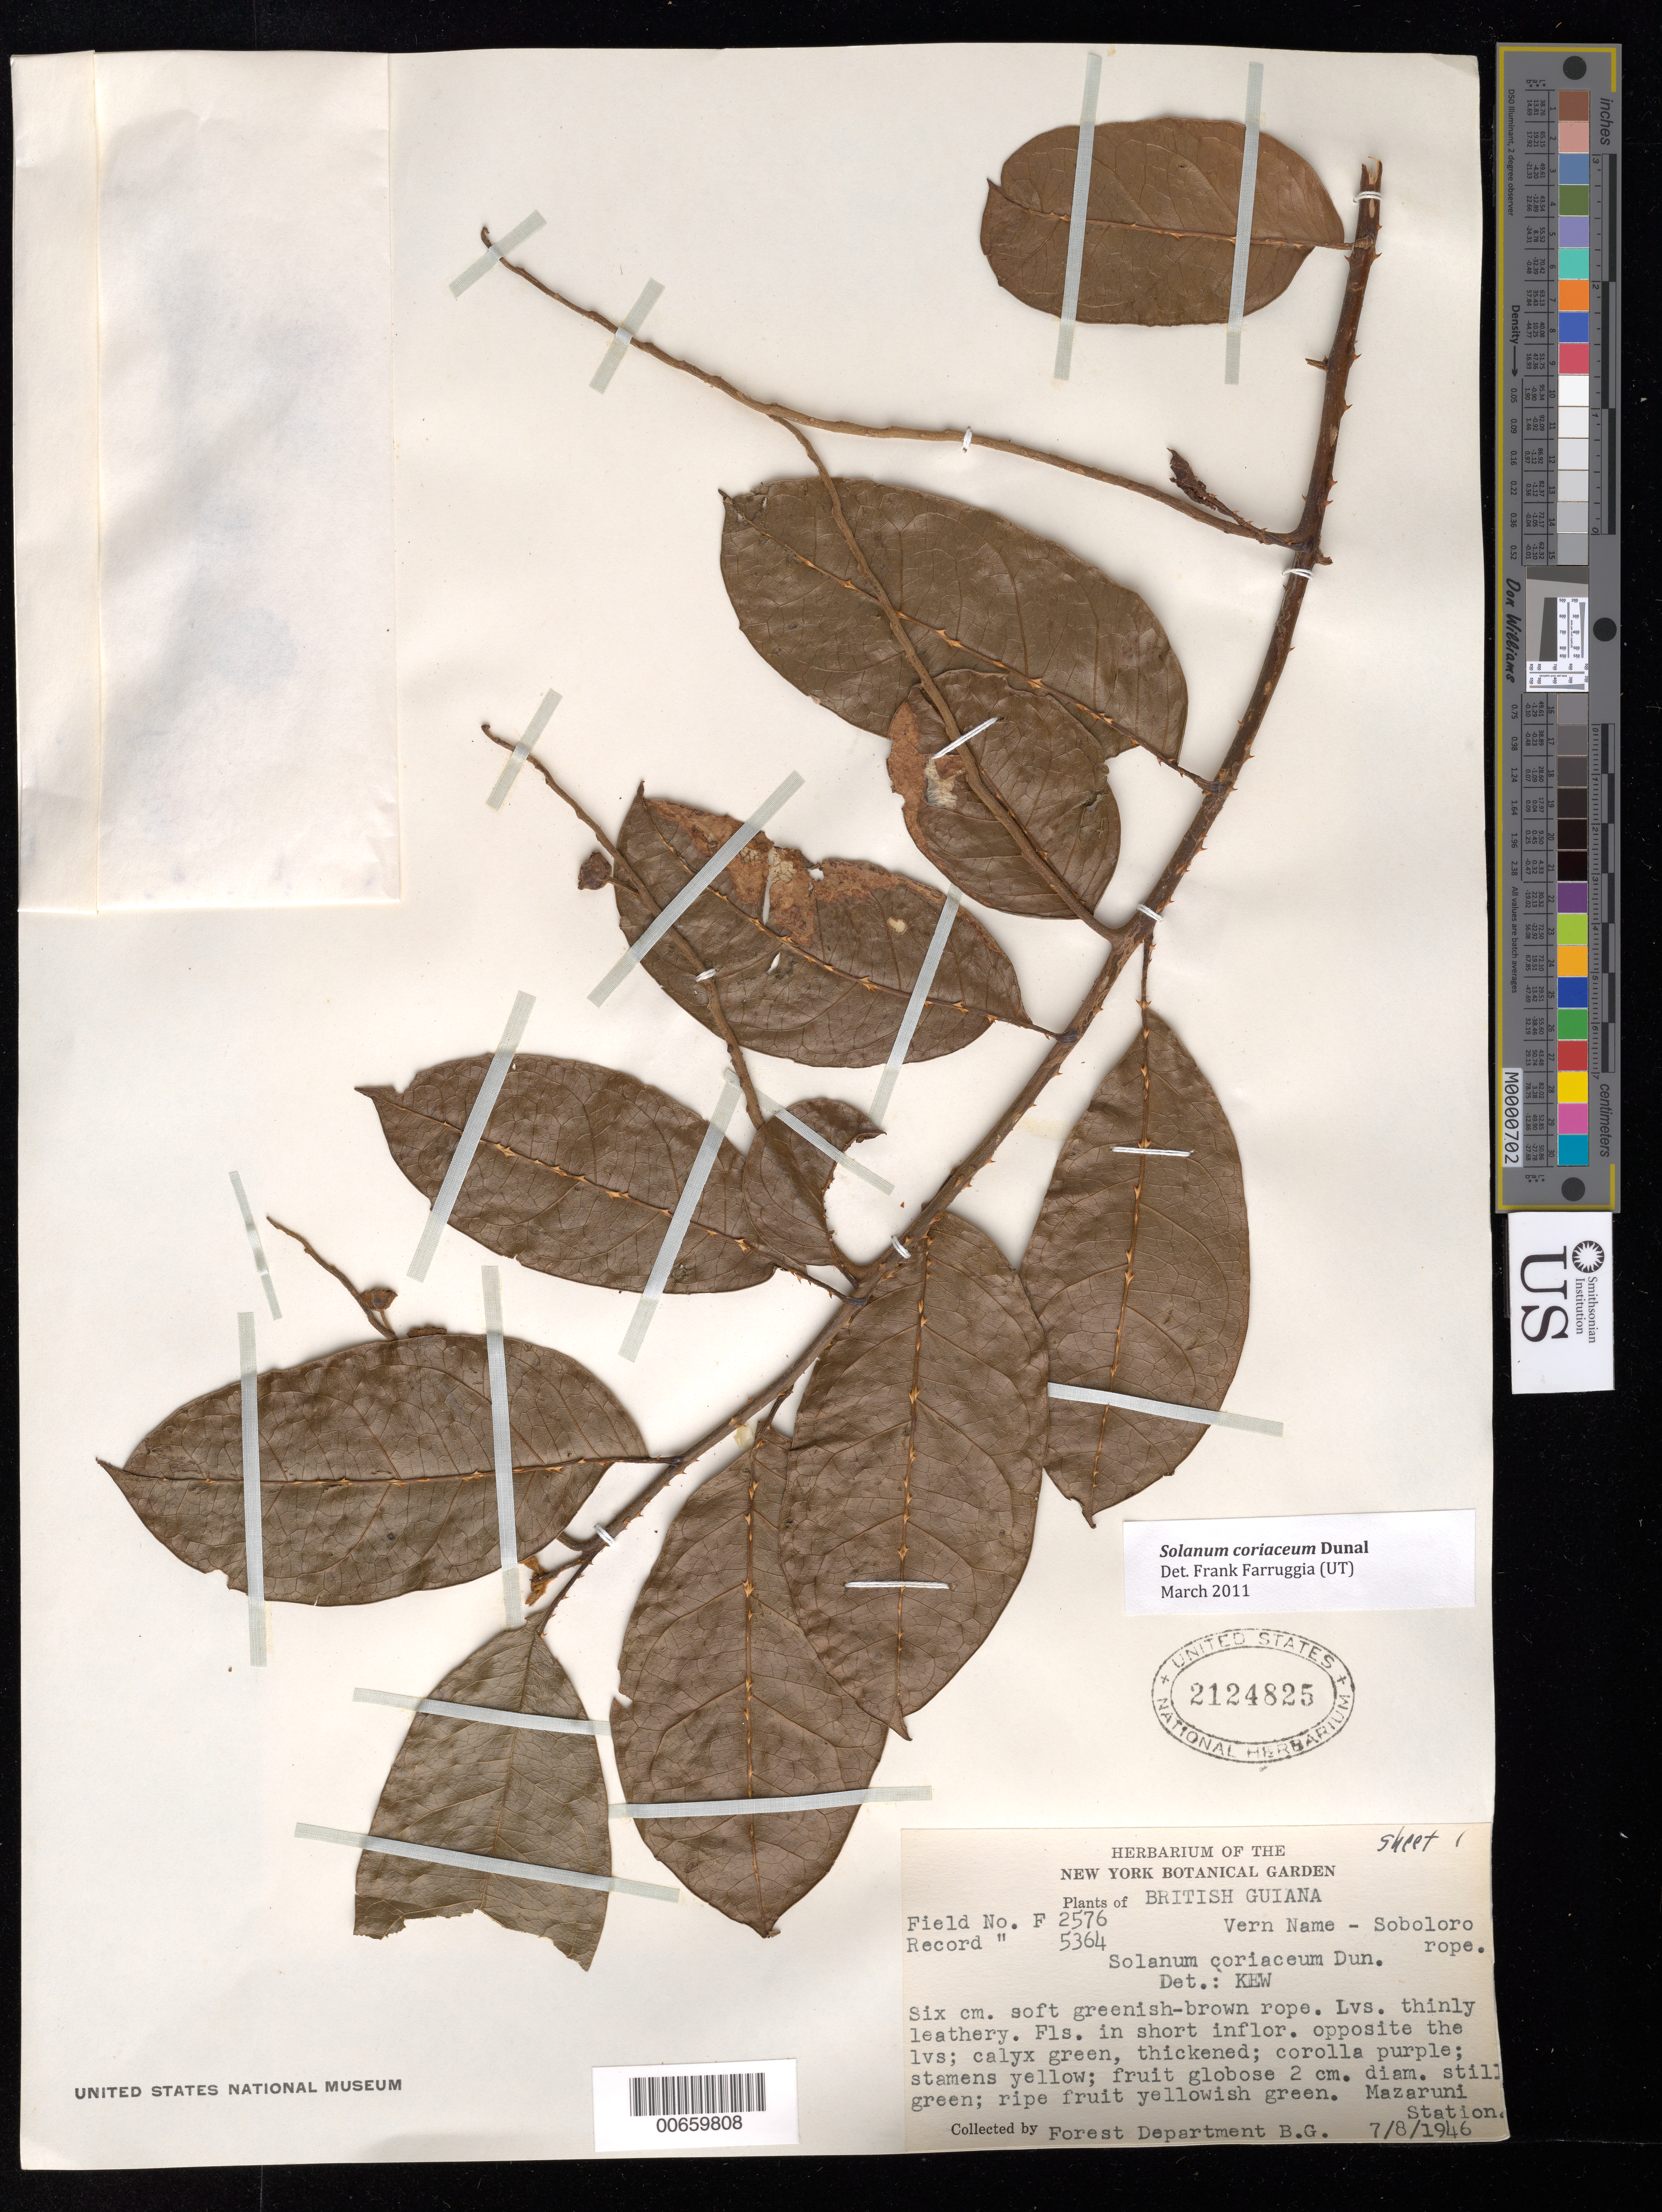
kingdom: Plantae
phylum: Tracheophyta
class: Magnoliopsida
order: Solanales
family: Solanaceae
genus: Solanum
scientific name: Solanum coriaceum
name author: Dunal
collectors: Forest Dept. B. G.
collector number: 5364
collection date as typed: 8 Aug 1946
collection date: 1946-08-08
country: Guyana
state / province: Cuyuni-Mazaruni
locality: Mazaruni Station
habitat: Field No. F2576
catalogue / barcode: US 2124825